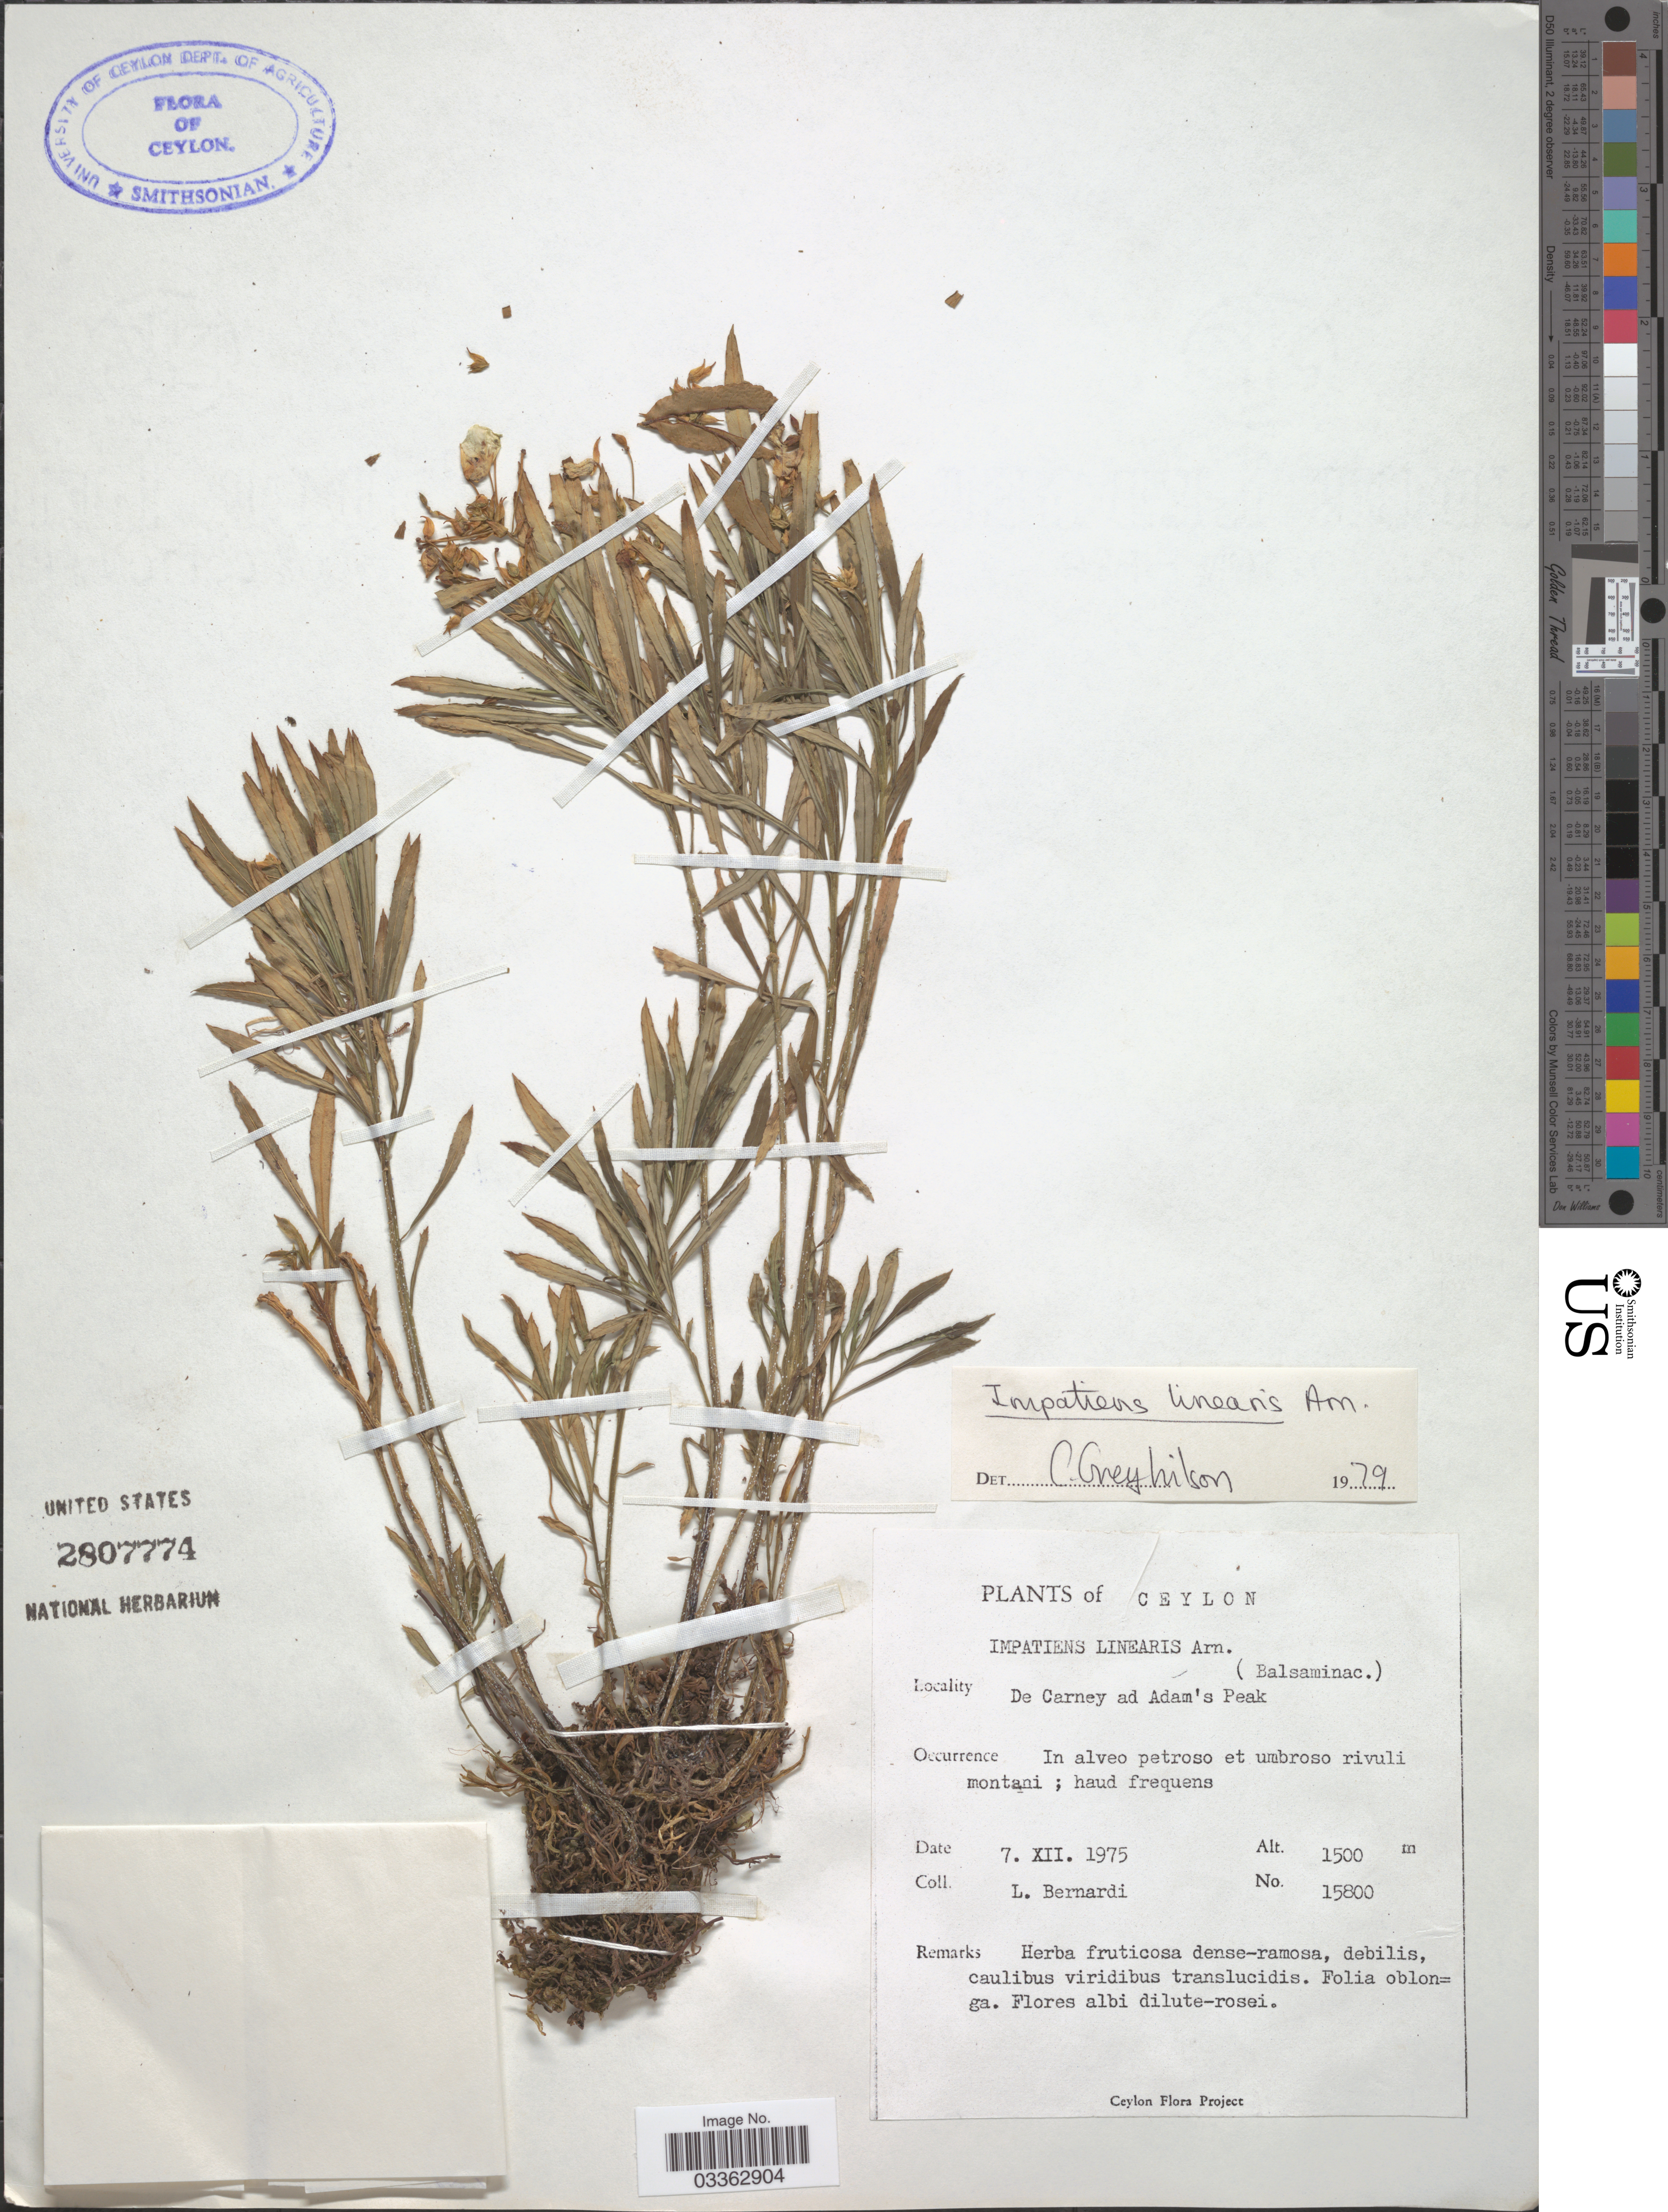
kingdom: Plantae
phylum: Tracheophyta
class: Magnoliopsida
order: Ericales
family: Balsaminaceae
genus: Impatiens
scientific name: Impatiens linearis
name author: Arn.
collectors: L. Bernardi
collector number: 15800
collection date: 1975-12-07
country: Sri Lanka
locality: Ceylon. De Carney ad Adam's Peak.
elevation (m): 1500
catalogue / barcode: US 2807774